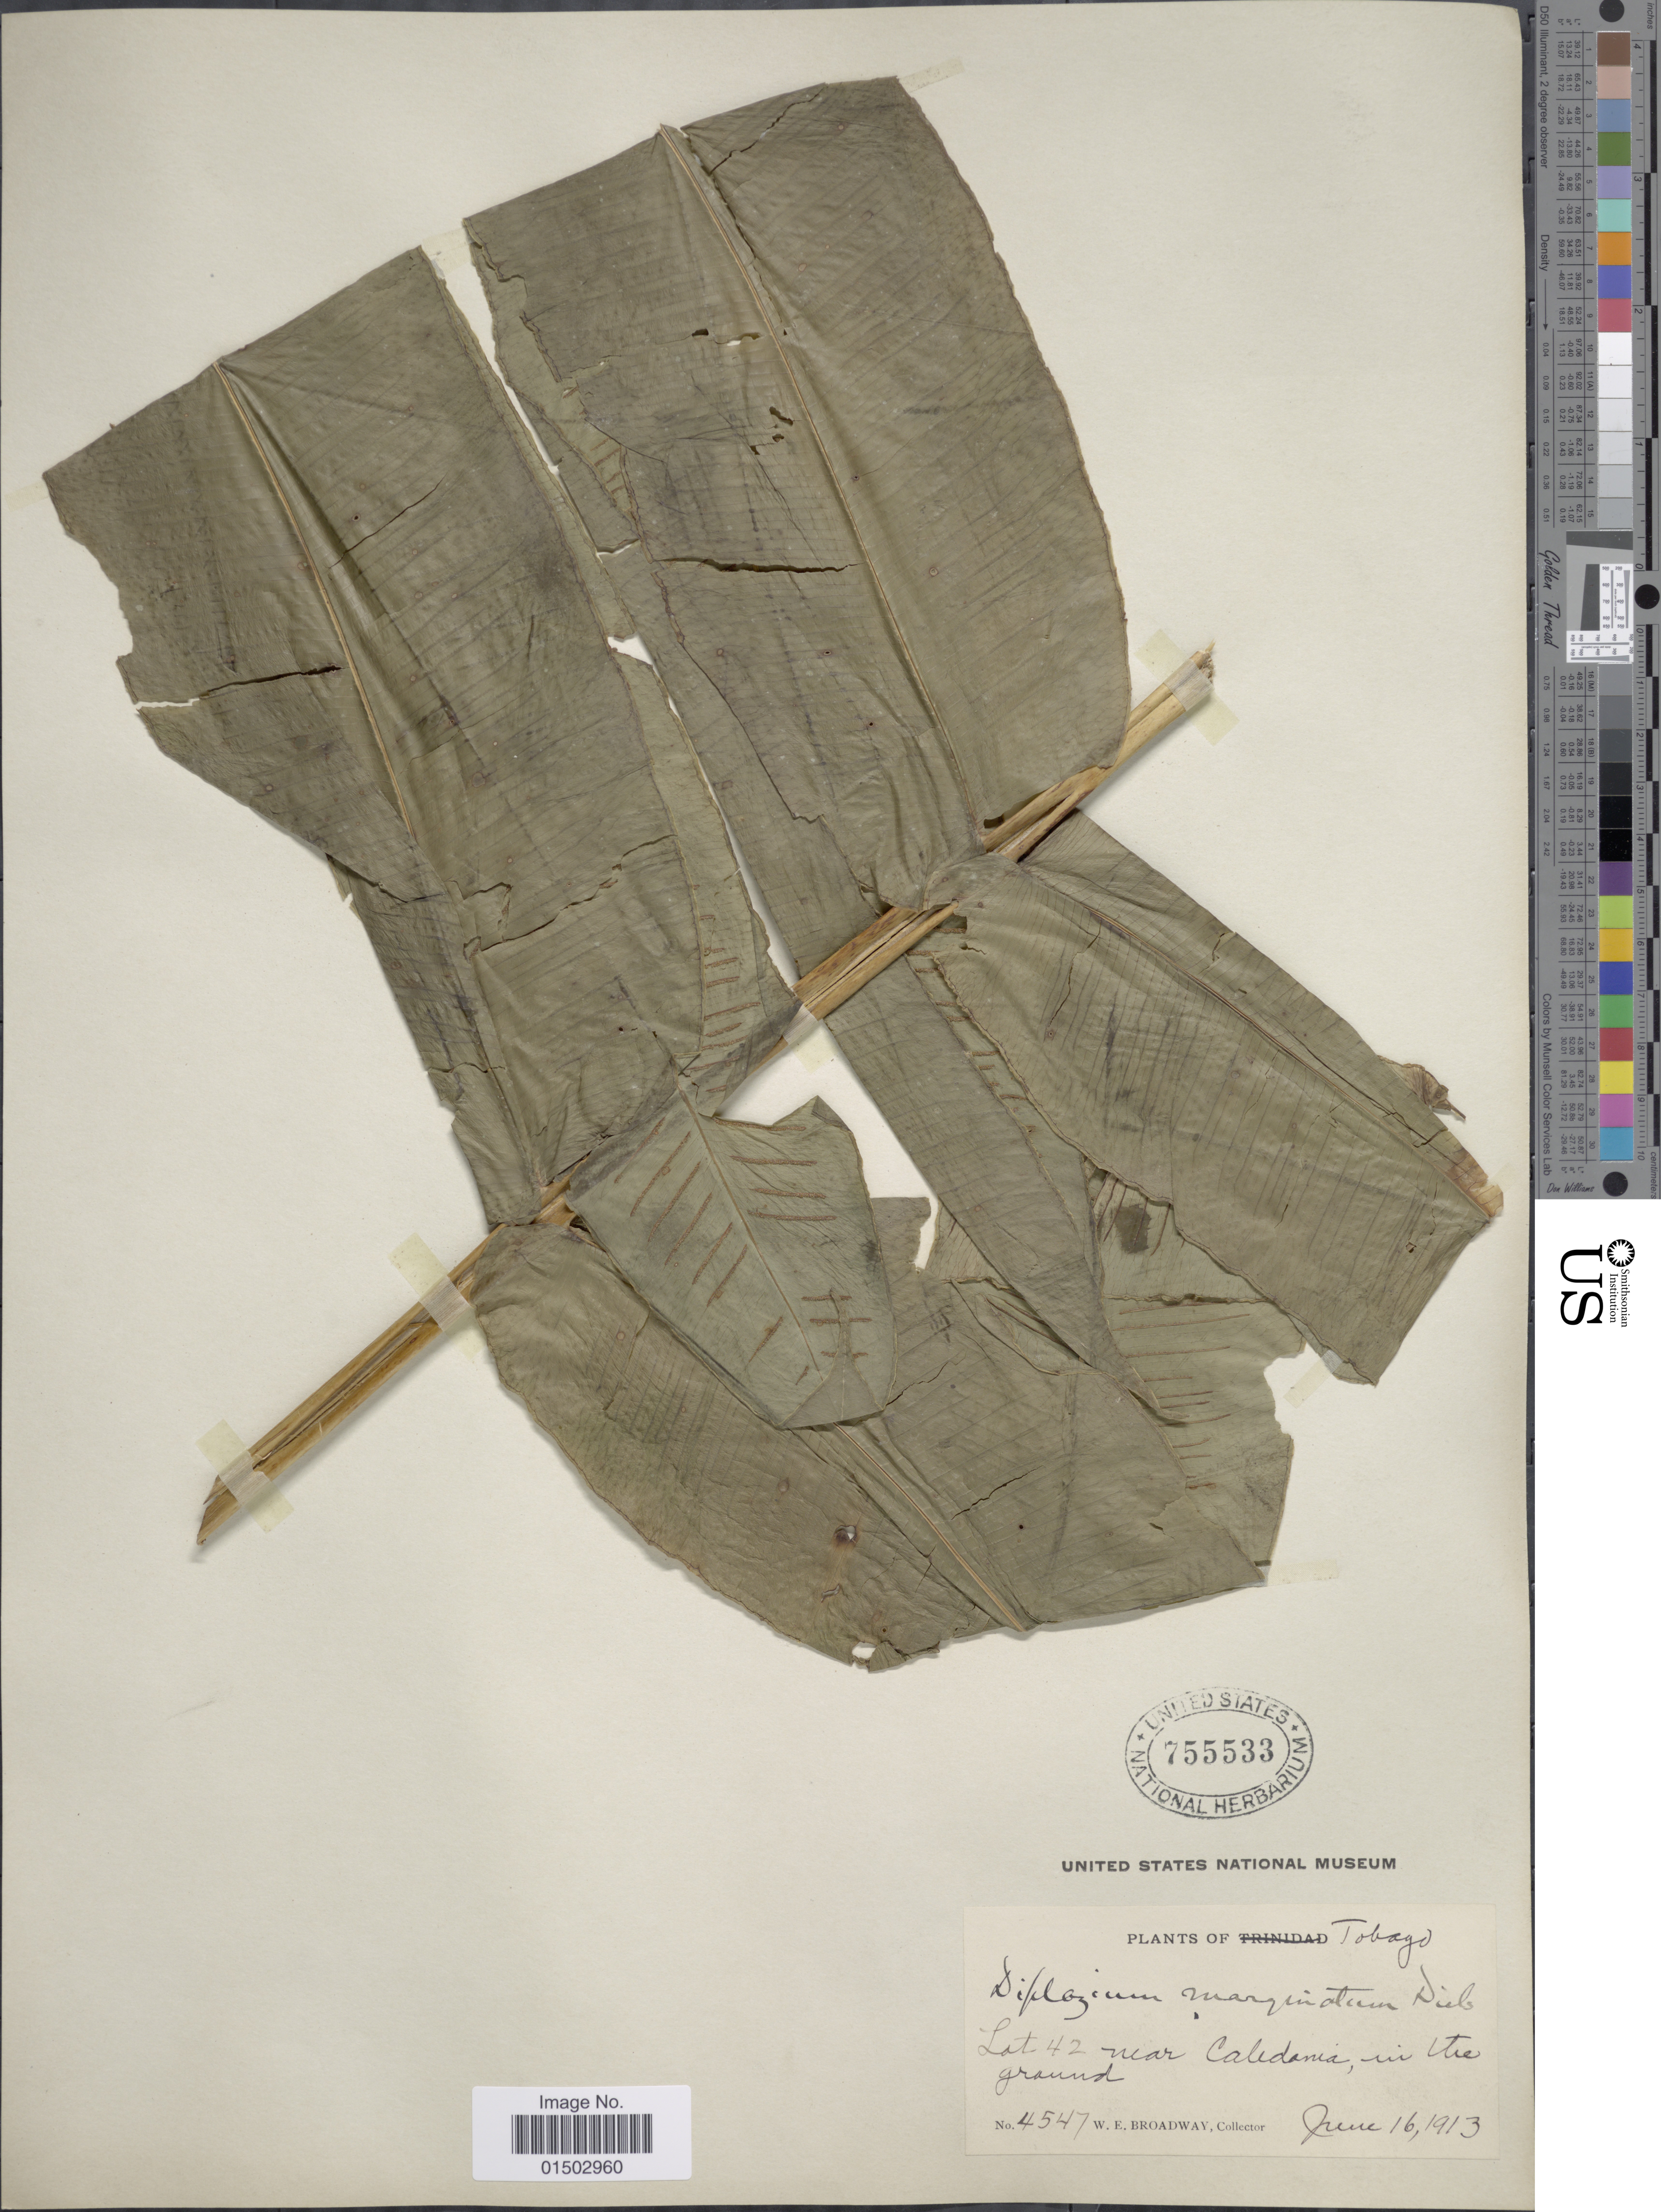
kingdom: Plantae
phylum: Tracheophyta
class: Polypodiopsida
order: Polypodiales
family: Hemidictyaceae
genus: Hemidictyum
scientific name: Hemidictyum marginatum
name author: (L.) C. Presl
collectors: W. E. Broadway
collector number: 4547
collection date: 1913-06-16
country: Trinidad and Tobago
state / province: Tobago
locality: Lot 42 near Caledonia, in the ground.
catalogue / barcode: US 755533